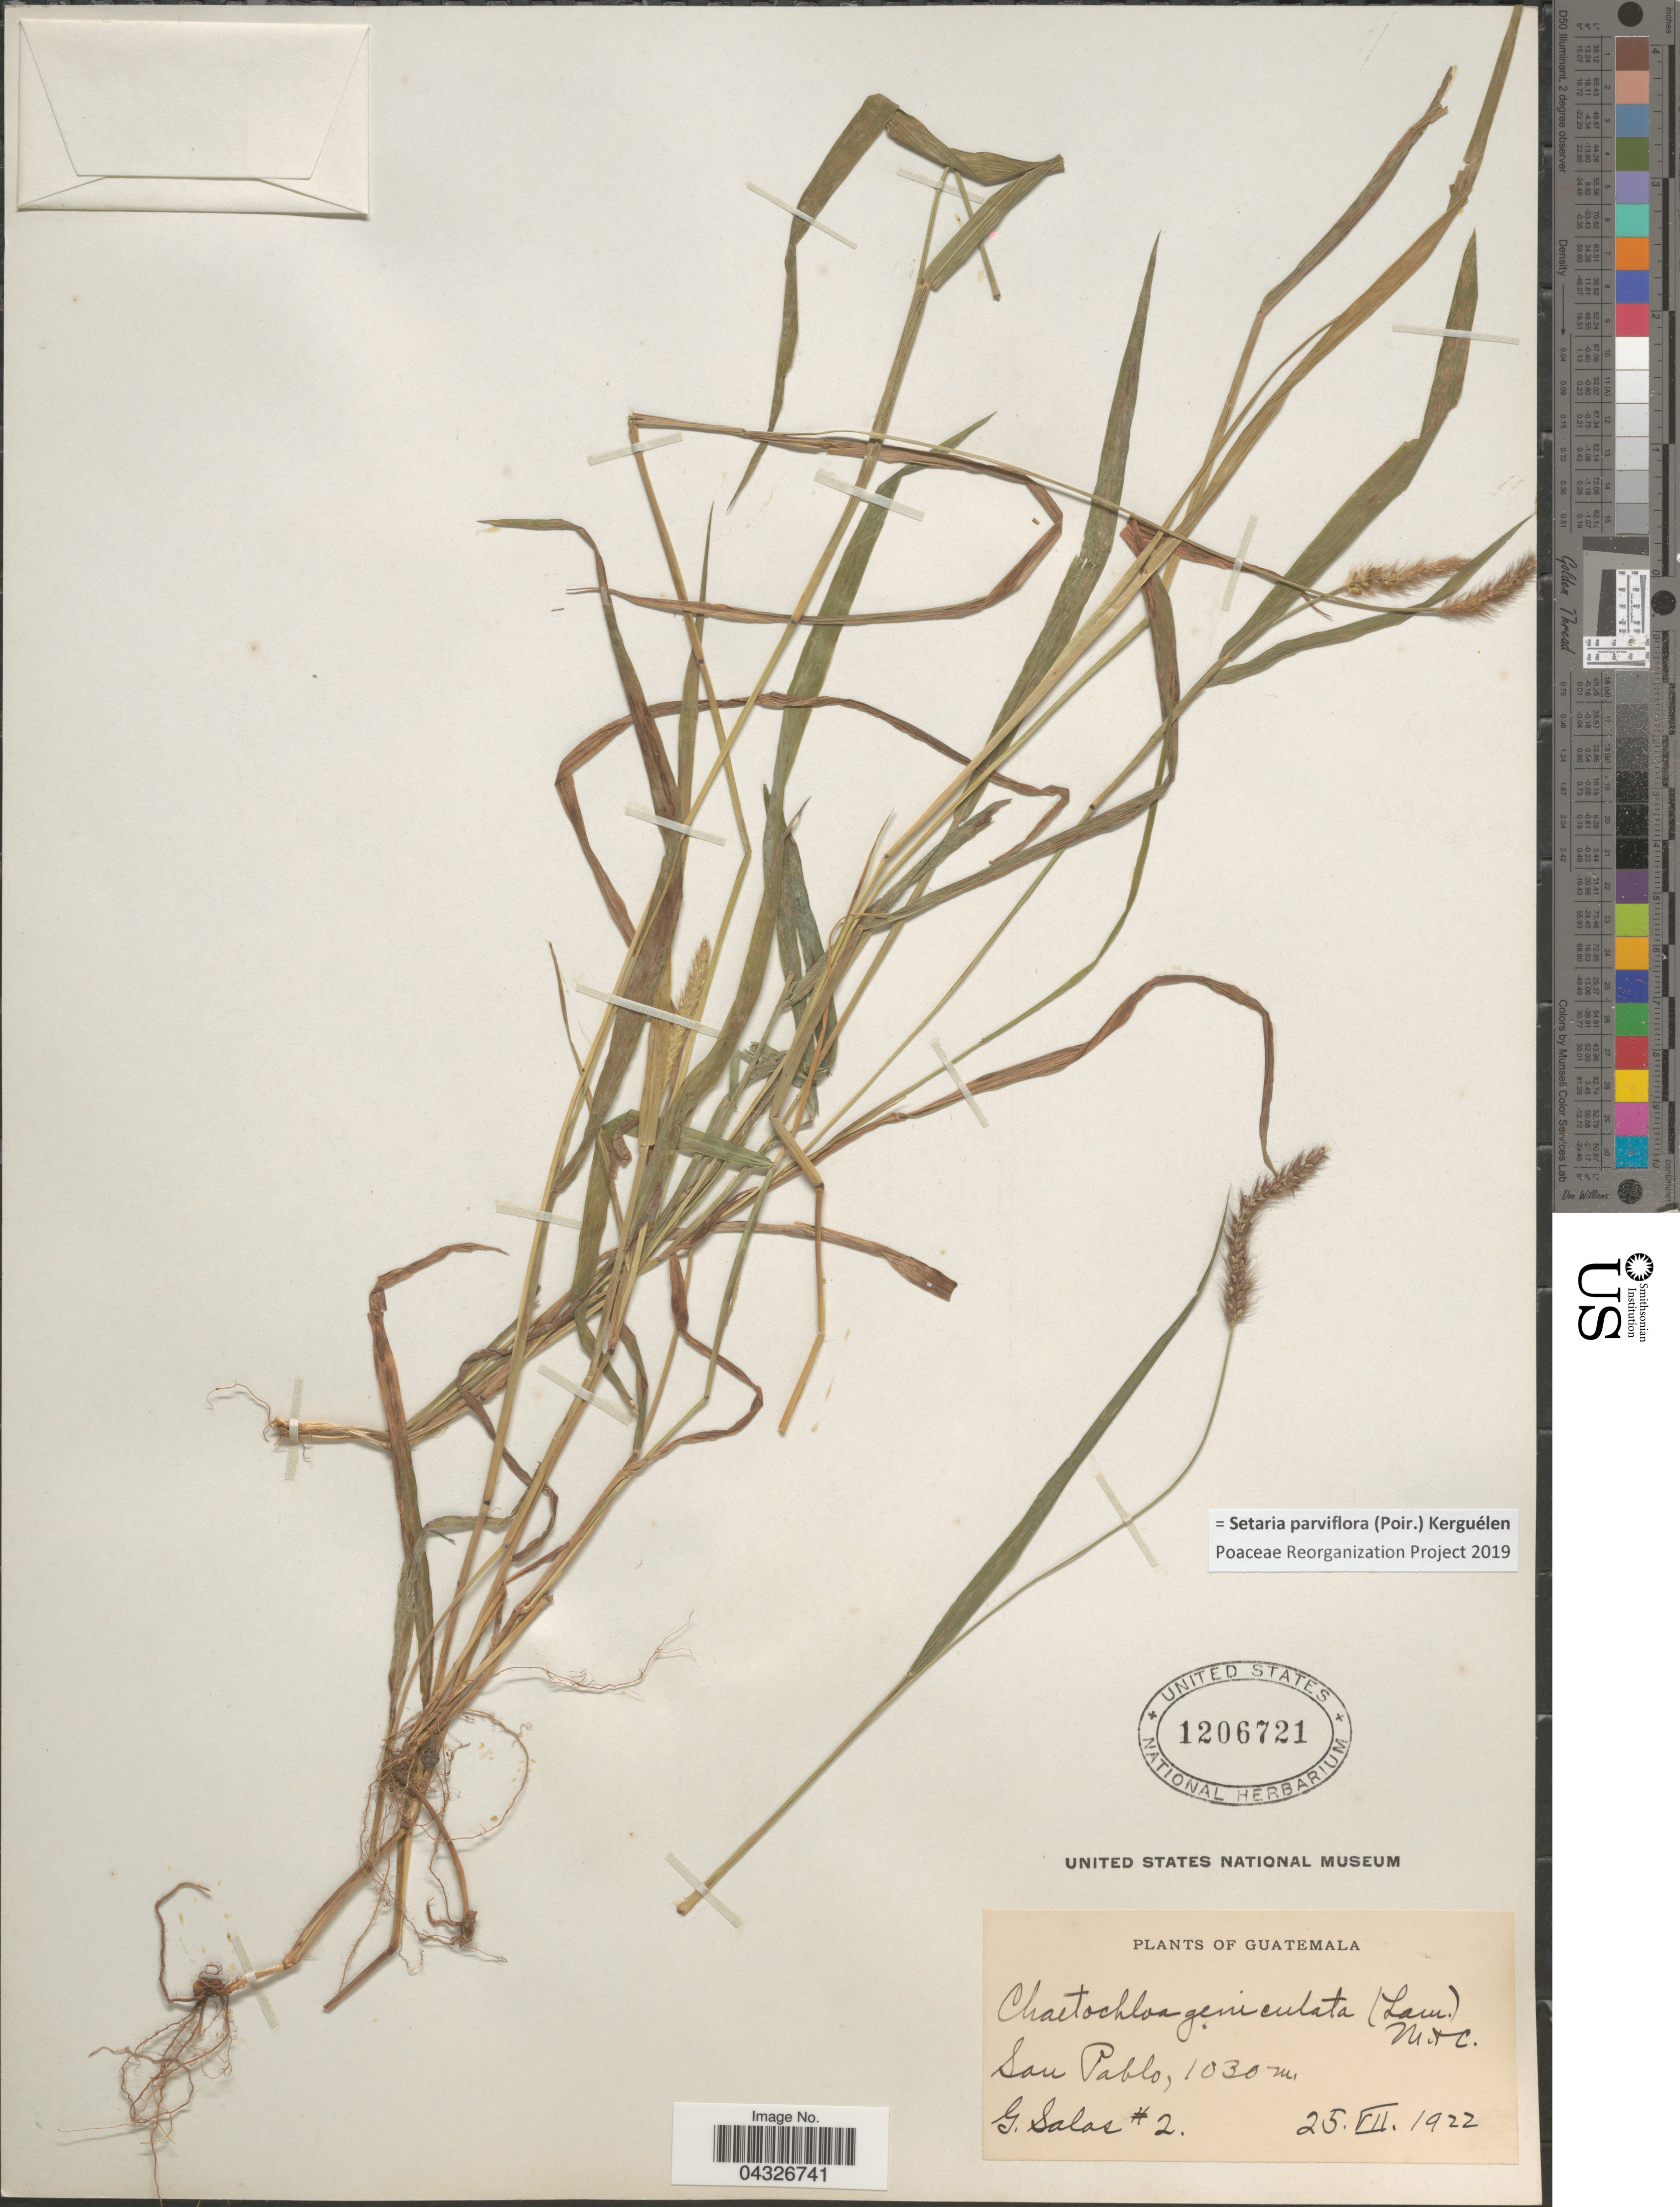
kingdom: Plantae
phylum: Tracheophyta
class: Liliopsida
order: Poales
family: Poaceae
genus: Setaria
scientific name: Setaria parviflora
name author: (Poir.) Kerguélen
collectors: G. Salas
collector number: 2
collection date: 1922-07-25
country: Guatemala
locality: San Pablo.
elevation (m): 1030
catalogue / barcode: US 1206721